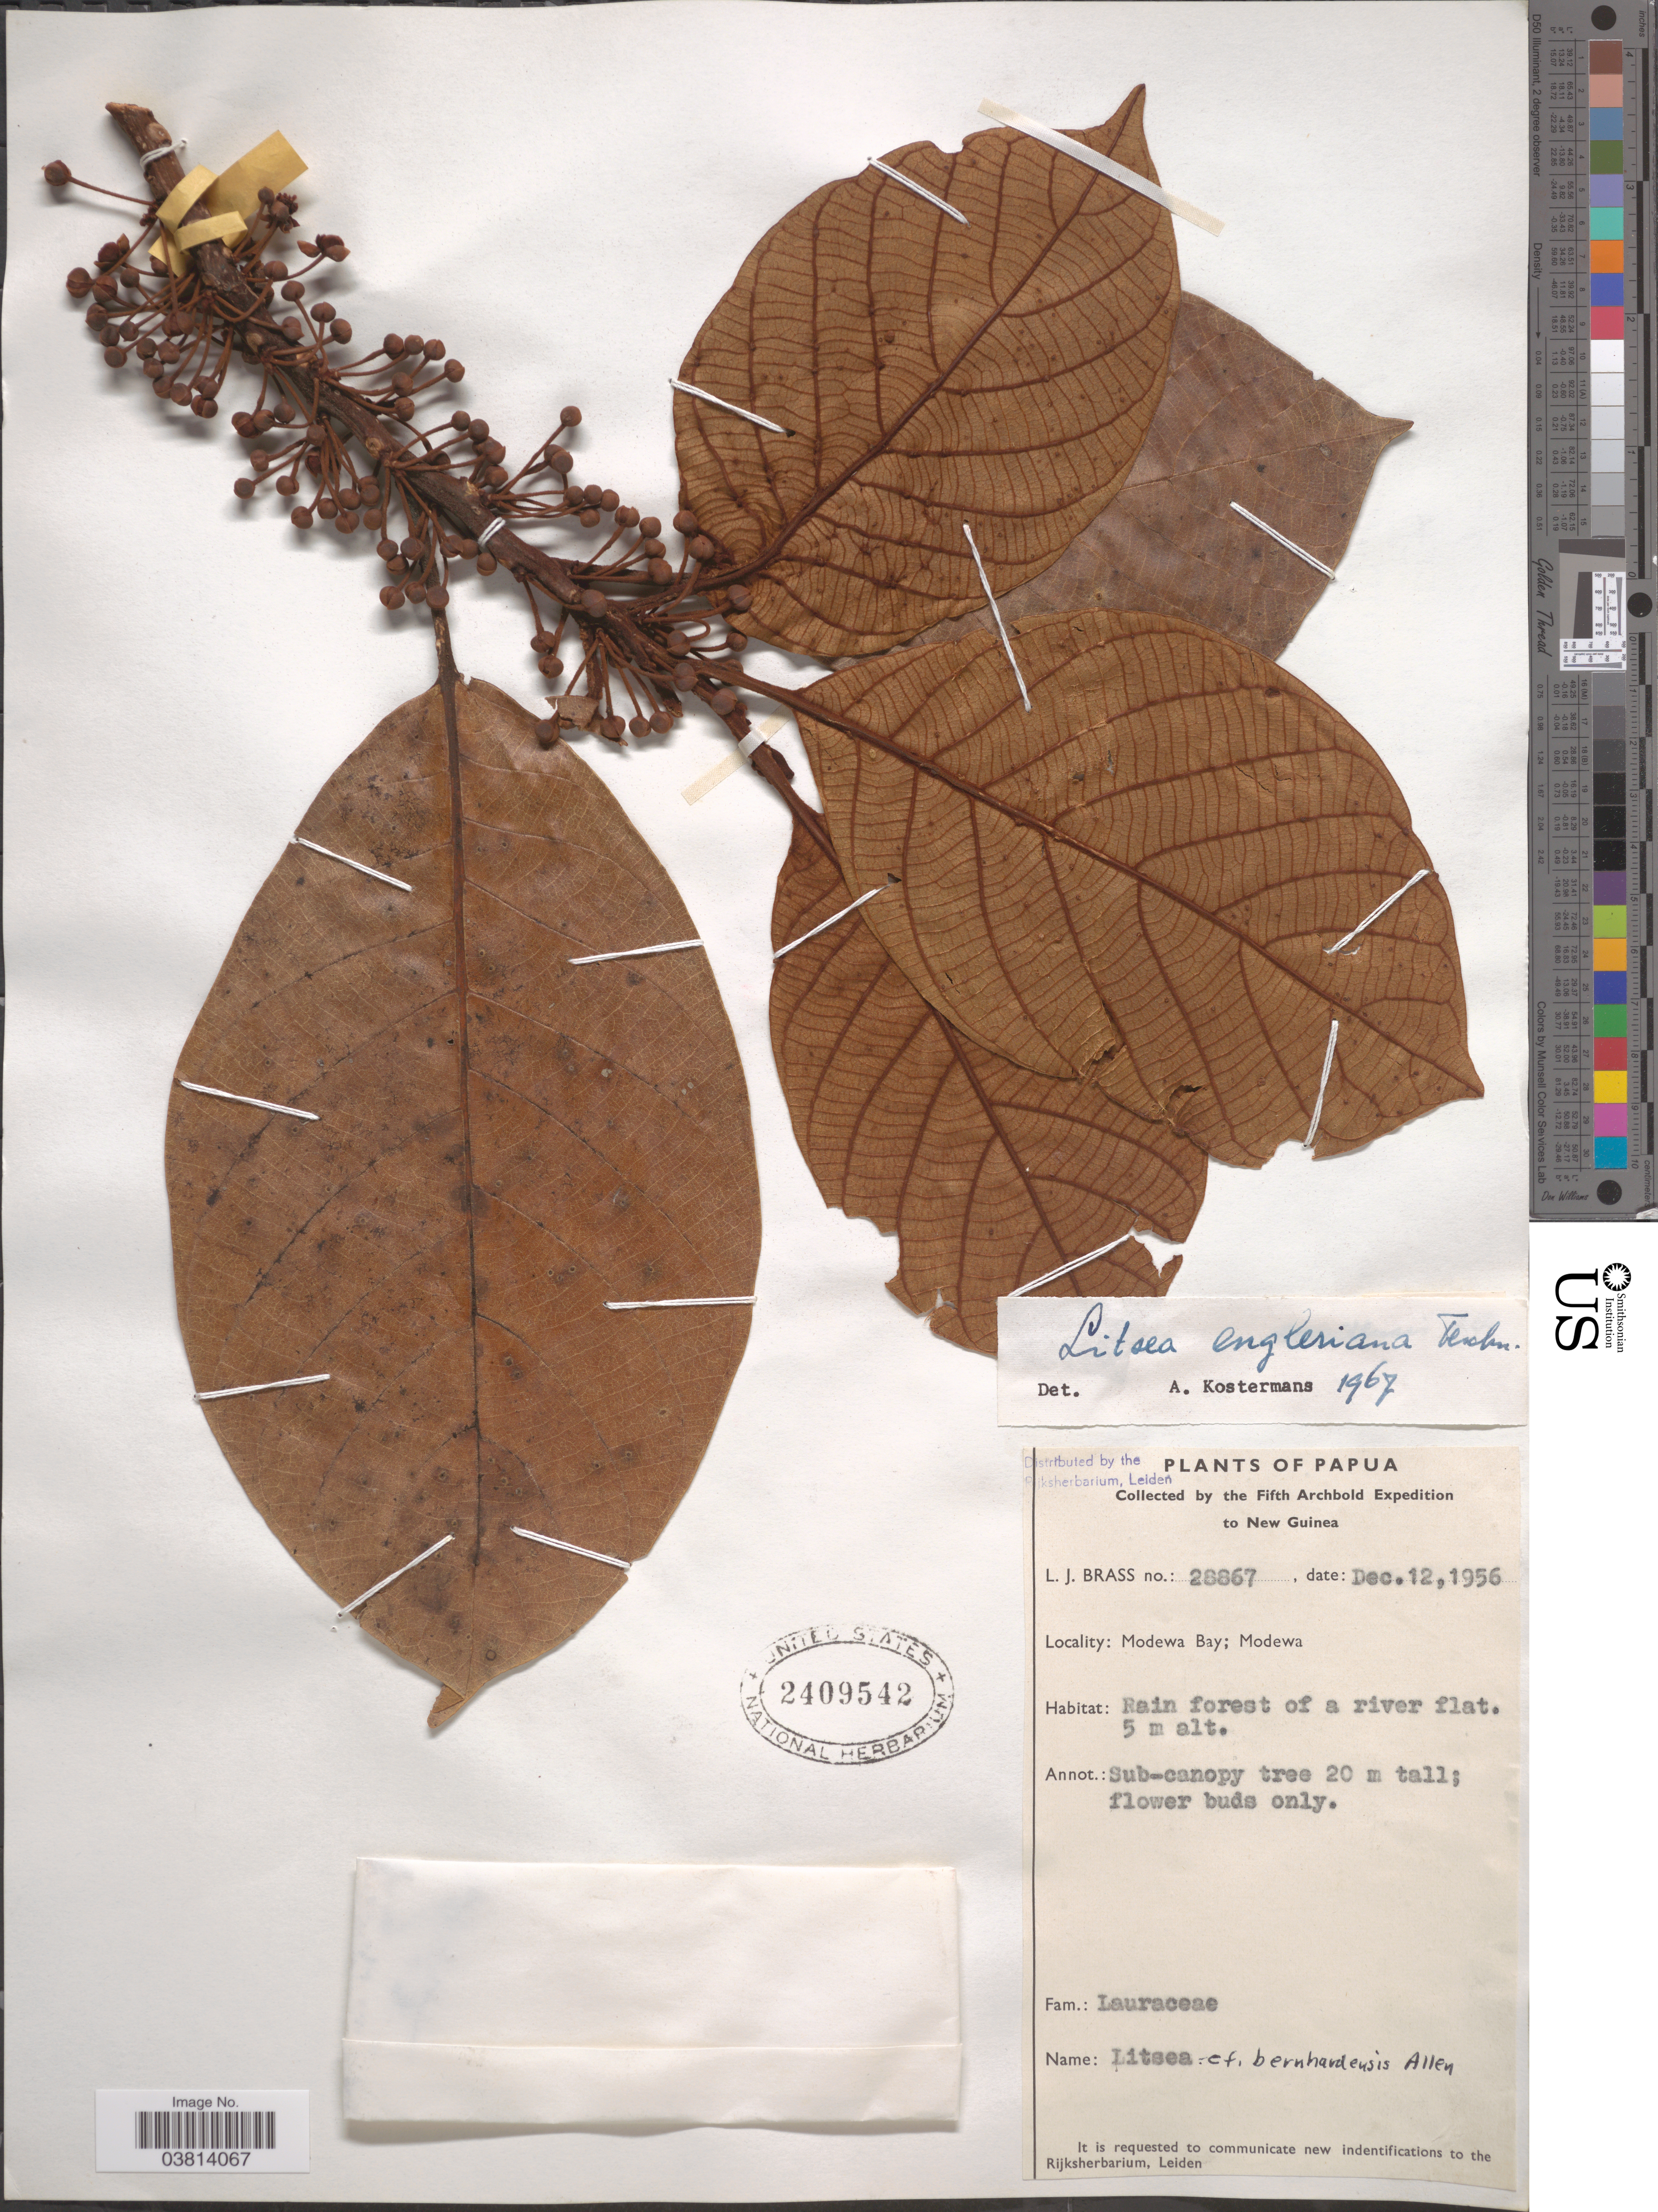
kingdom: Plantae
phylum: Tracheophyta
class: Magnoliopsida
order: Laurales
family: Lauraceae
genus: Litsea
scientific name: Litsea engleriana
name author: Teschner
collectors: L. J. Brass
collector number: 28867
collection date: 1956-12-12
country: Papua New Guinea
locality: New Guinea. Modewa Bay; Modewa.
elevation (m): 5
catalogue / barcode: US 2409542